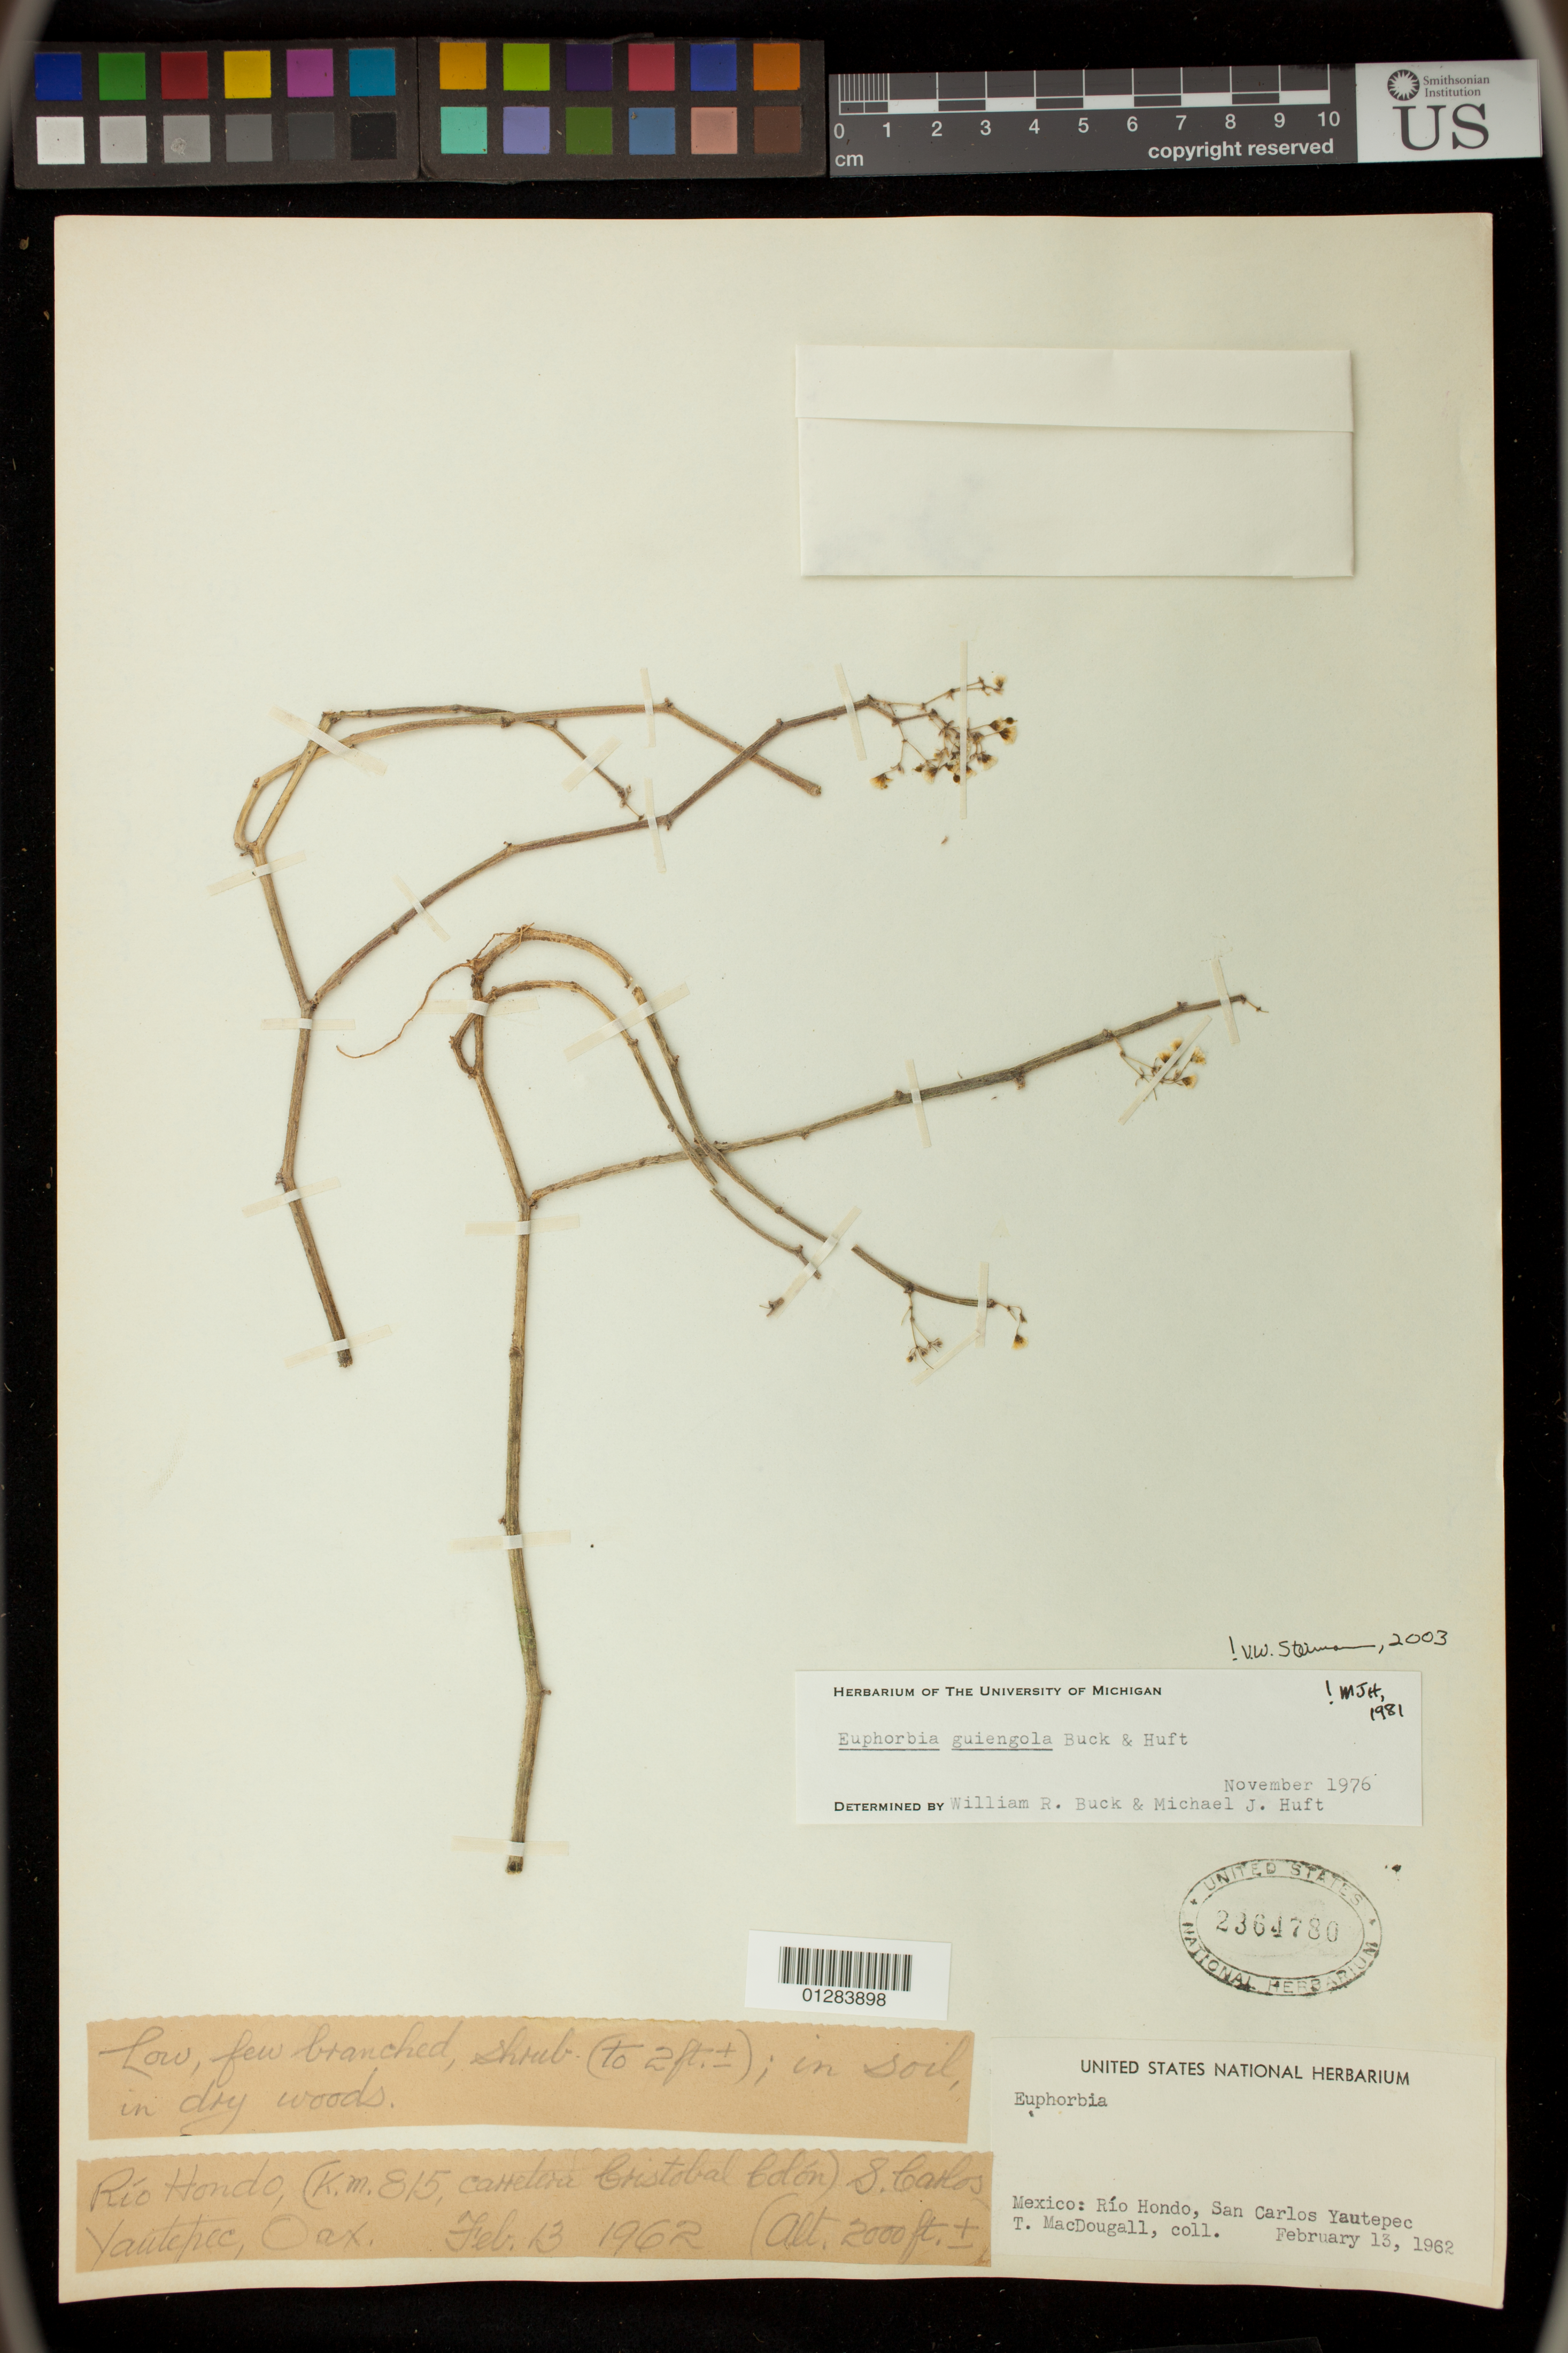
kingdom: Plantae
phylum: Tracheophyta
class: Magnoliopsida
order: Malpighiales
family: Euphorbiaceae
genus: Euphorbia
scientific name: Euphorbia guiengola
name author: W.R. Buck & Huft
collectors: T. MacDougal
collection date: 1962-02-13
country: Mexico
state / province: Oaxaca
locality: Rio Hondo, (K.m. 815, carretera Cristobal Colon) San Carlos Yautepec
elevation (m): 610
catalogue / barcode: US 2364780